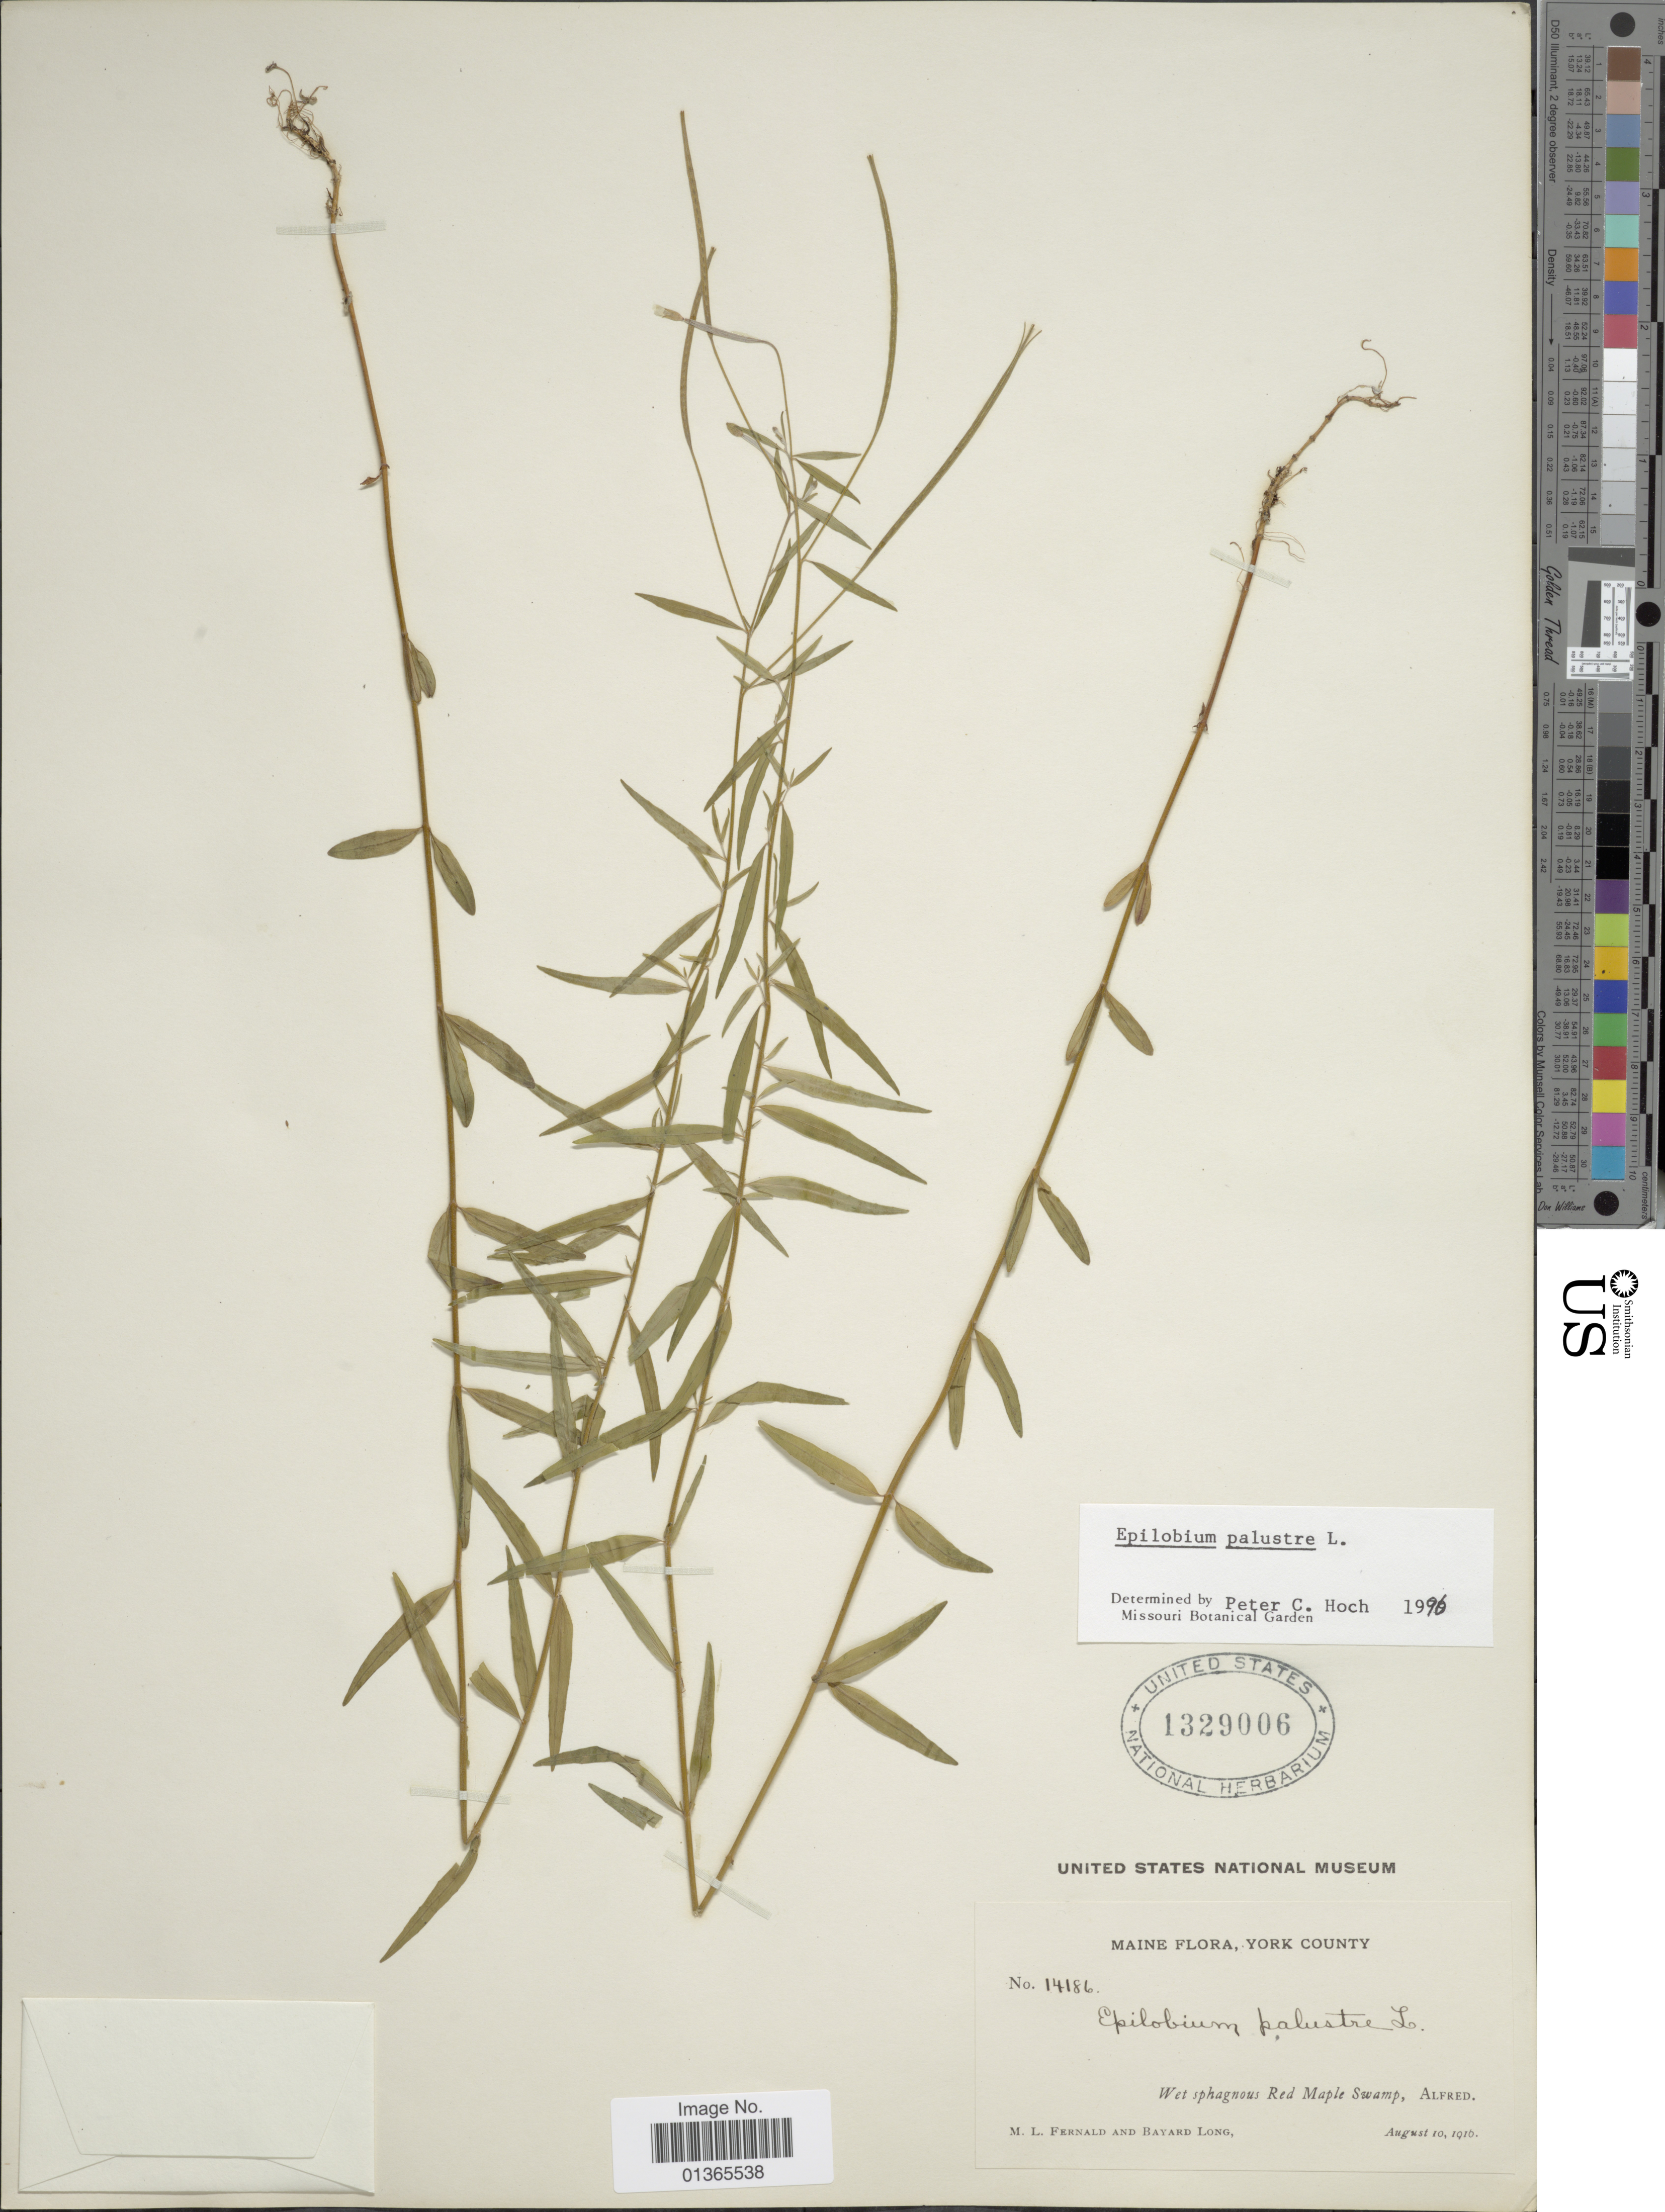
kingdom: Plantae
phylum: Tracheophyta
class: Magnoliopsida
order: Myrtales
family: Onagraceae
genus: Epilobium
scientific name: Epilobium palustre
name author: L.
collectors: M. L. Fernald & B. Long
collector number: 14186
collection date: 1916-08-10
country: United States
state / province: Maine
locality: York County. Wet sphagnous Red Maple Swamp, Alfred.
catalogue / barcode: US 1329006